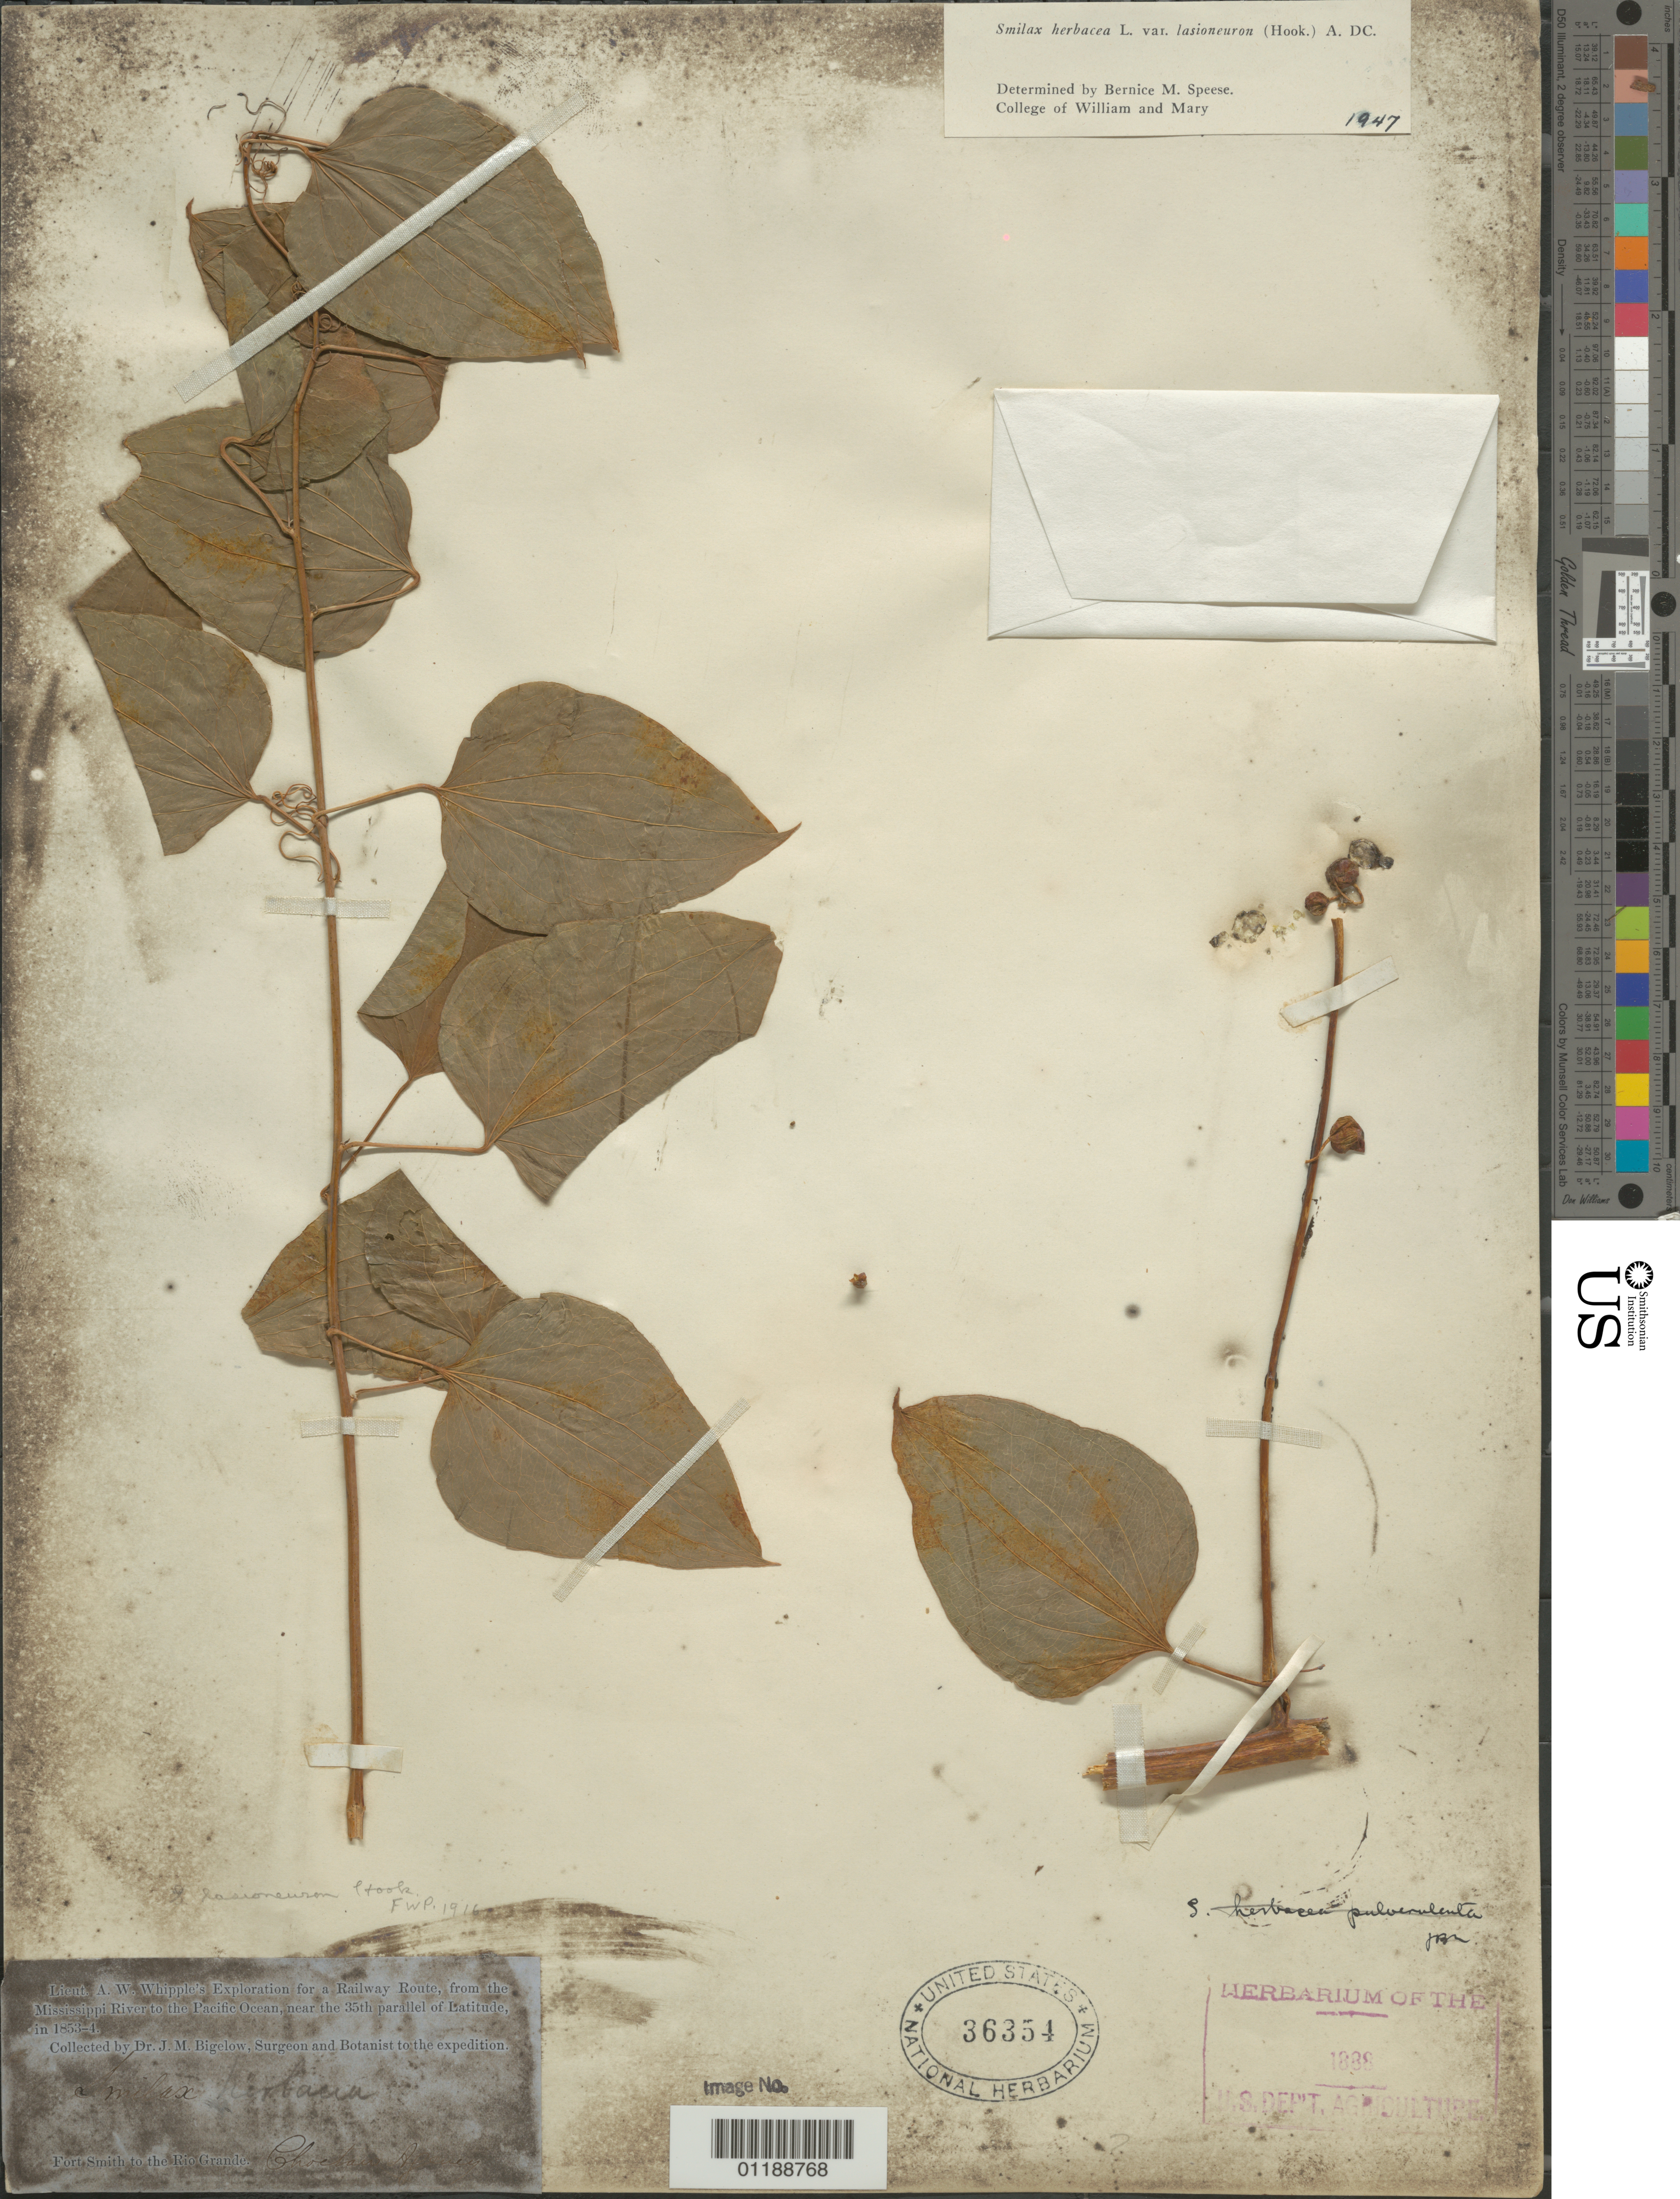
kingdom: Plantae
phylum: Tracheophyta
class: Liliopsida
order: Liliales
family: Smilacaceae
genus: Smilax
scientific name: Smilax herbacea var. lasioneuron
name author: (Hook.) A. DC.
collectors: J. M. Bigelow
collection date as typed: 1853 to -- --- 1854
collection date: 1853/1854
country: United States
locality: Fort Smith to the Rio Grande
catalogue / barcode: US 36354